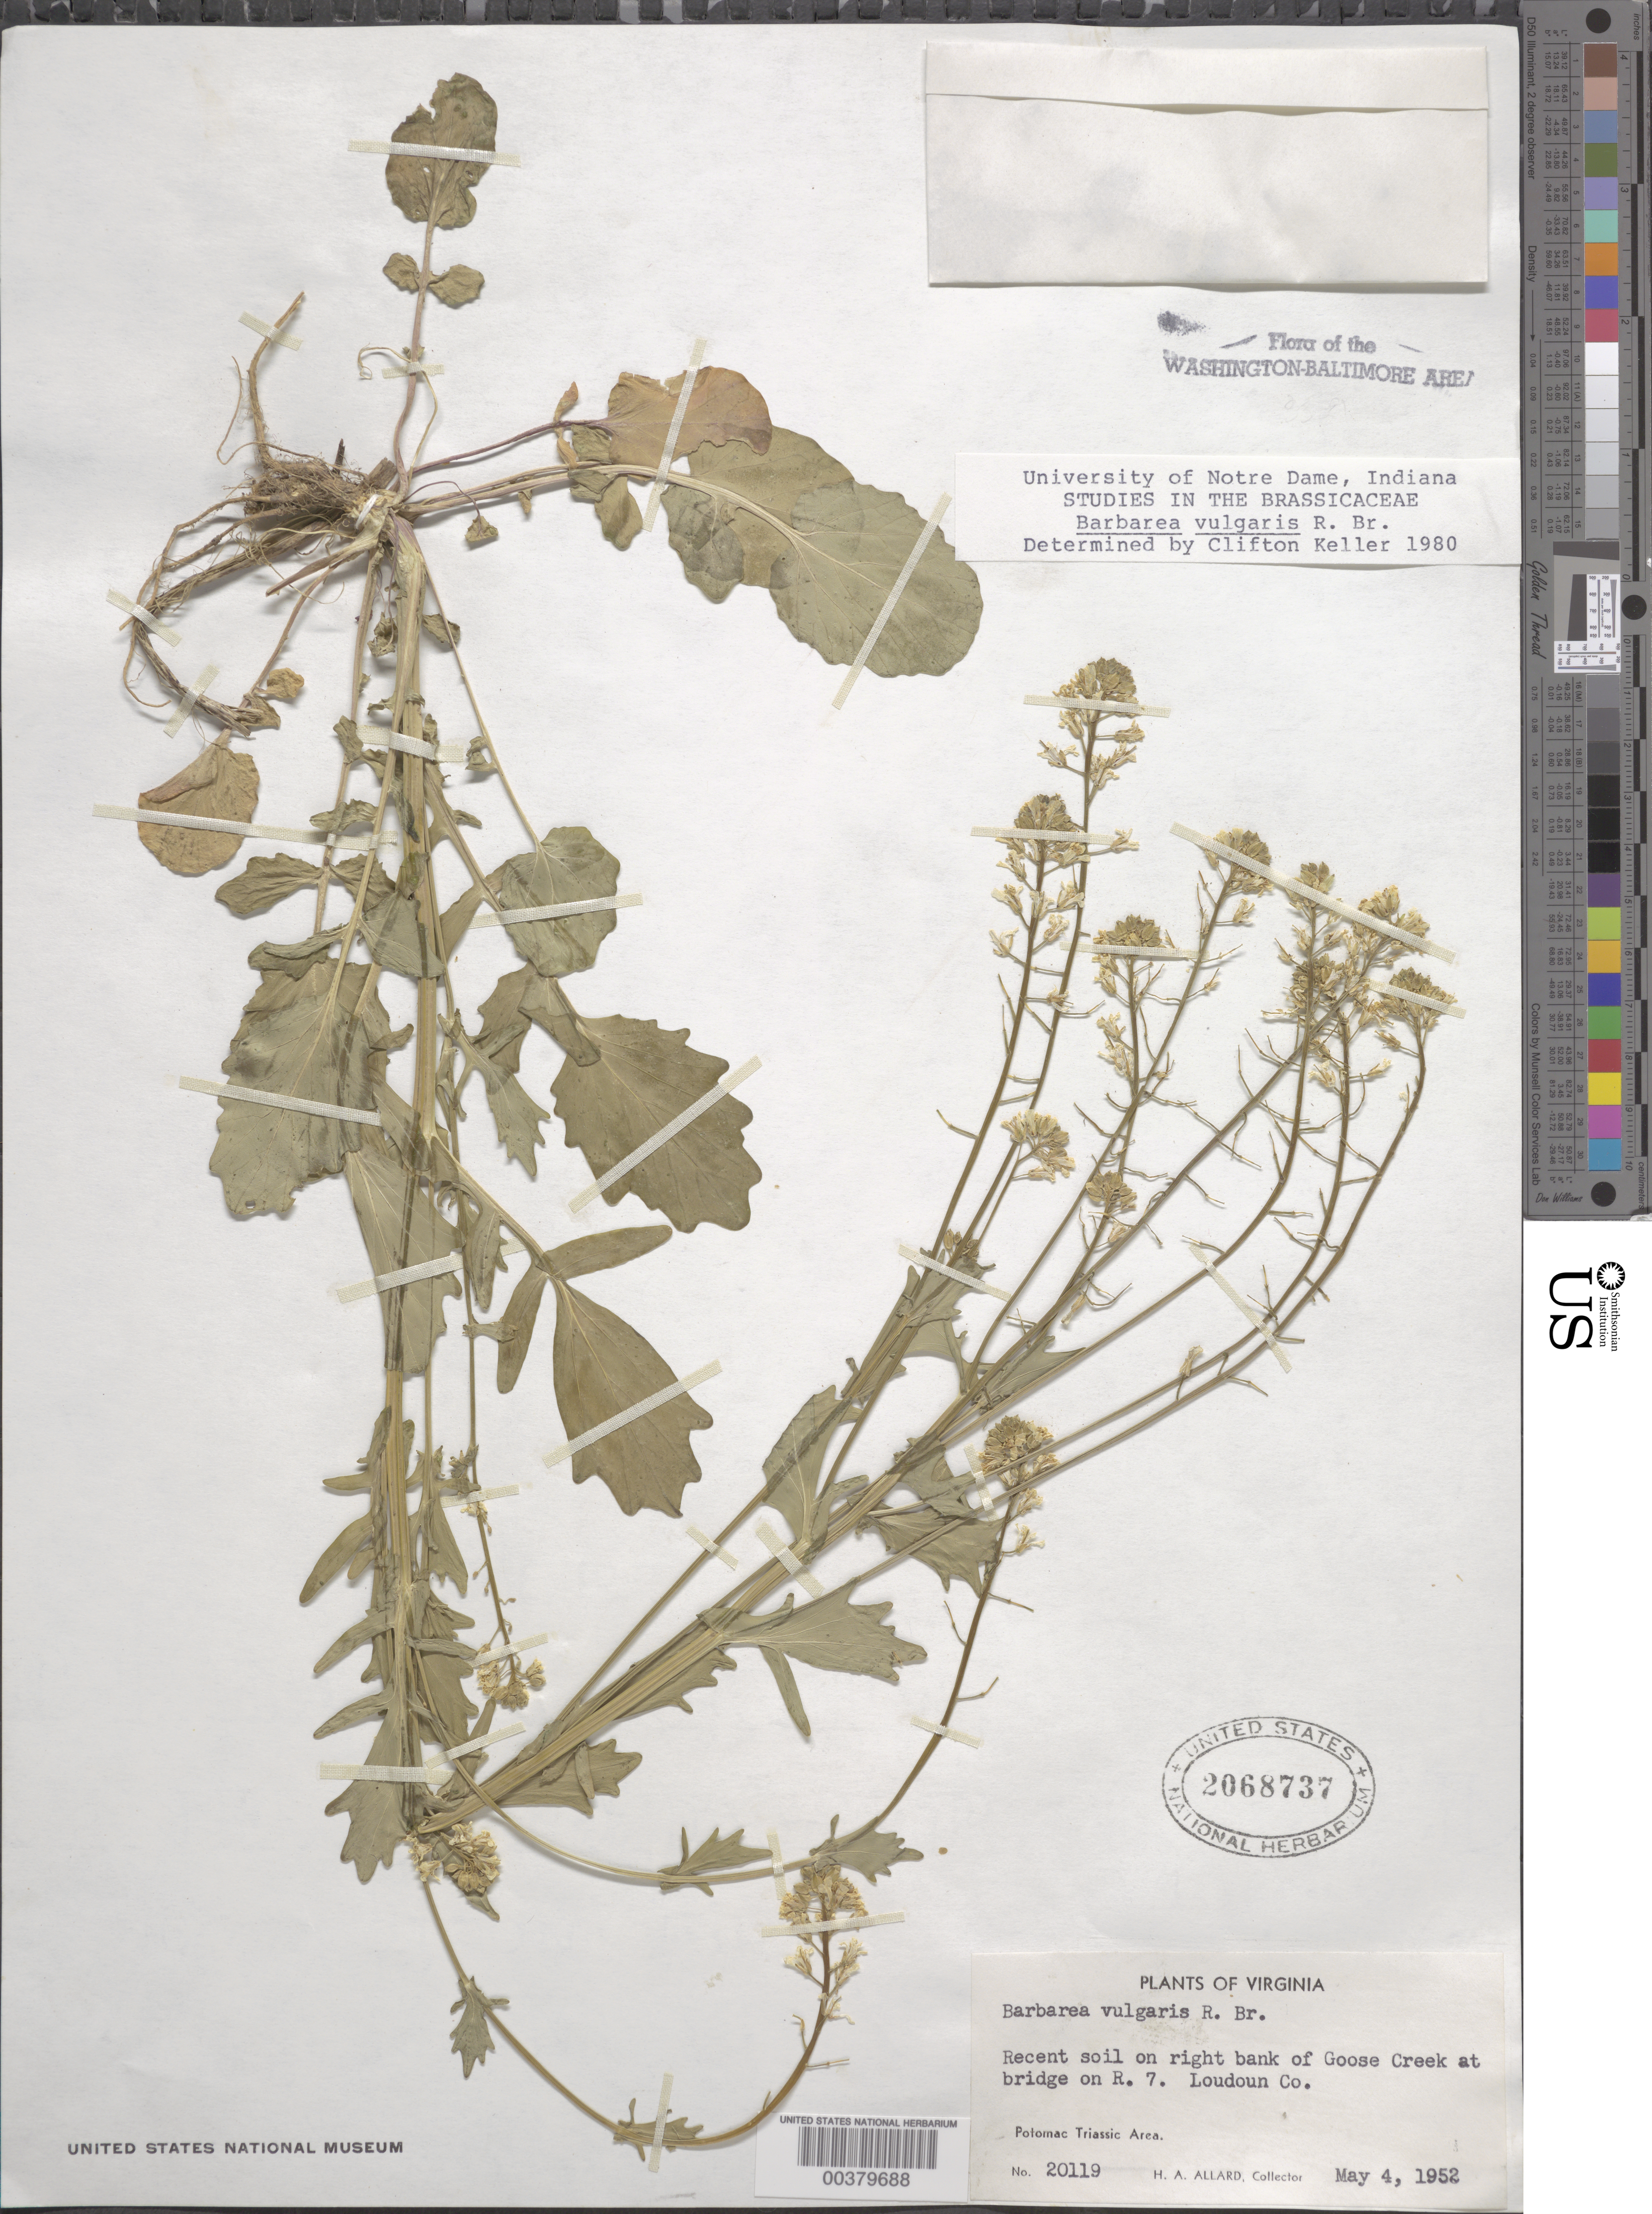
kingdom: Plantae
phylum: Tracheophyta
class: Magnoliopsida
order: Brassicales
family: Brassicaceae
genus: Barbarea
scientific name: Barbarea vulgaris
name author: W.T. Aiton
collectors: H. A. Allard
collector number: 20119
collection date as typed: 04 May 1952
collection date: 1952-05-04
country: United States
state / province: Virginia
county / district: Loudoun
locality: Goose Creek at Route 7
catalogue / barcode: US 2068737